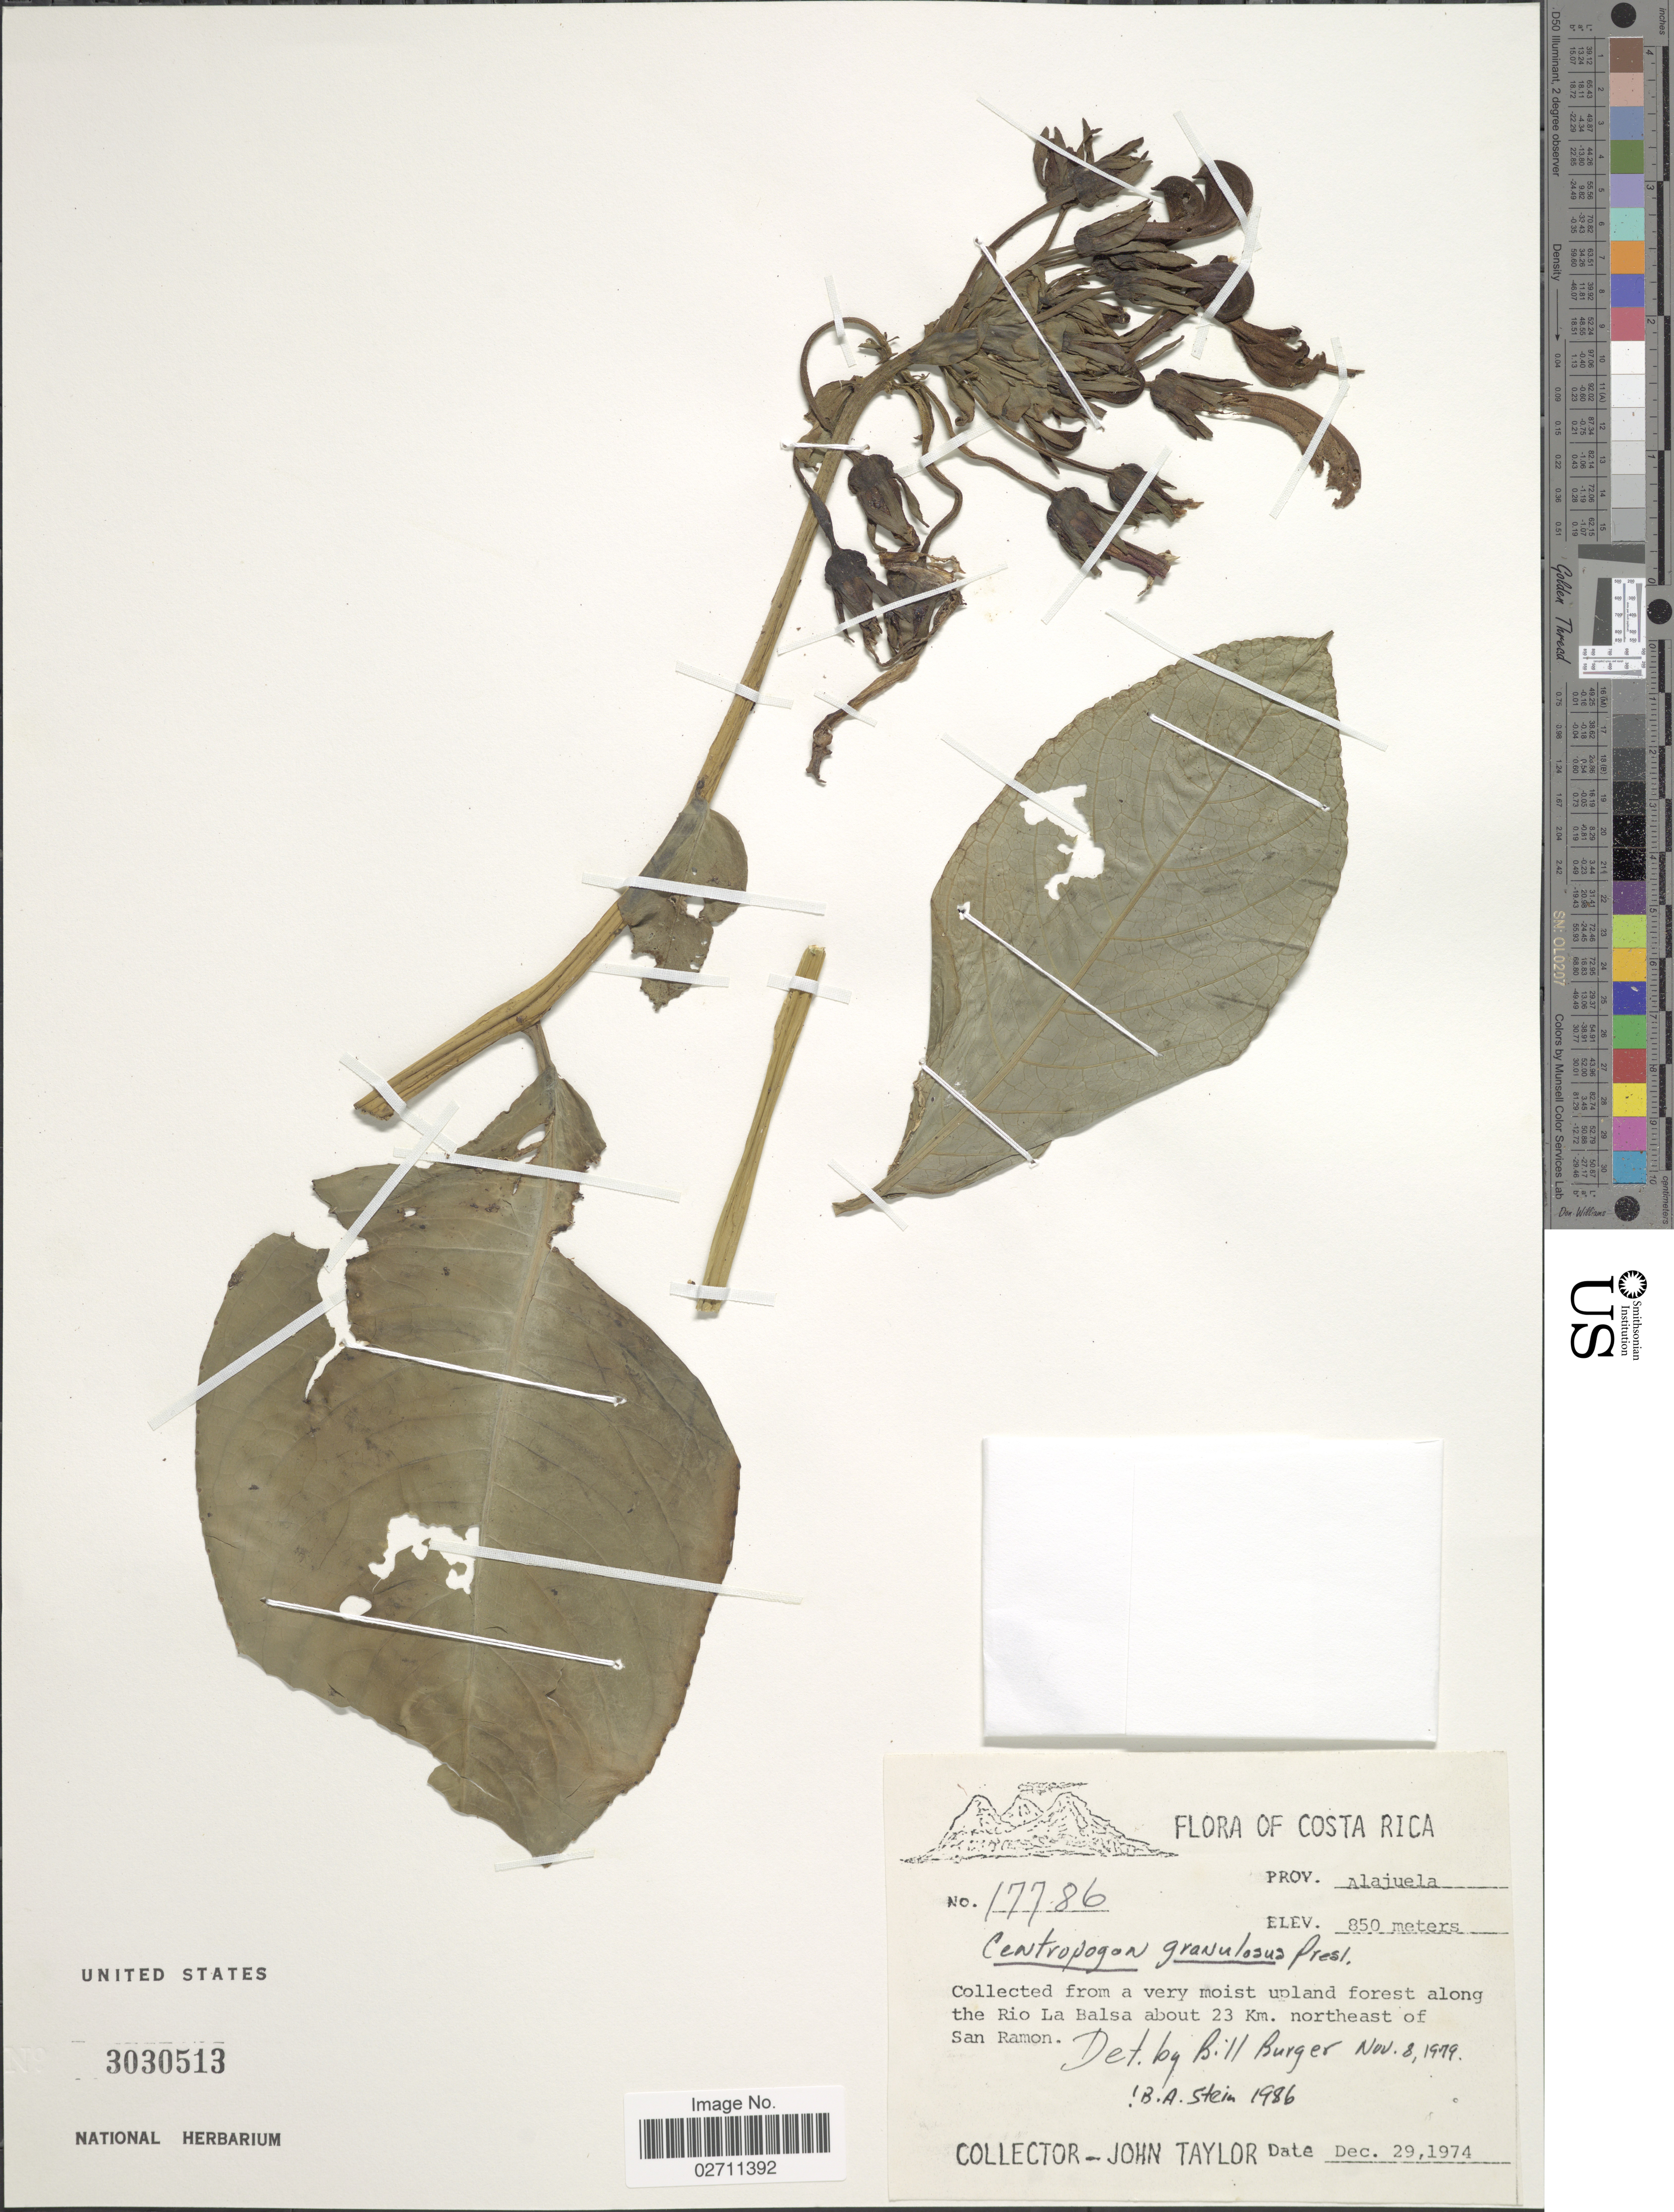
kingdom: Plantae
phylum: Tracheophyta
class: Magnoliopsida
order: Asterales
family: Campanulaceae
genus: Centropogon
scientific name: Centropogon granulosus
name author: C. Presl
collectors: J. Taylor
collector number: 17786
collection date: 1974-12-29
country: Costa Rica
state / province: Alajuela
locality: From a very moist upand forest along the Rio La Balsa about 23 Km. northeast of San Ramon.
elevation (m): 850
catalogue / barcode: US 3030513